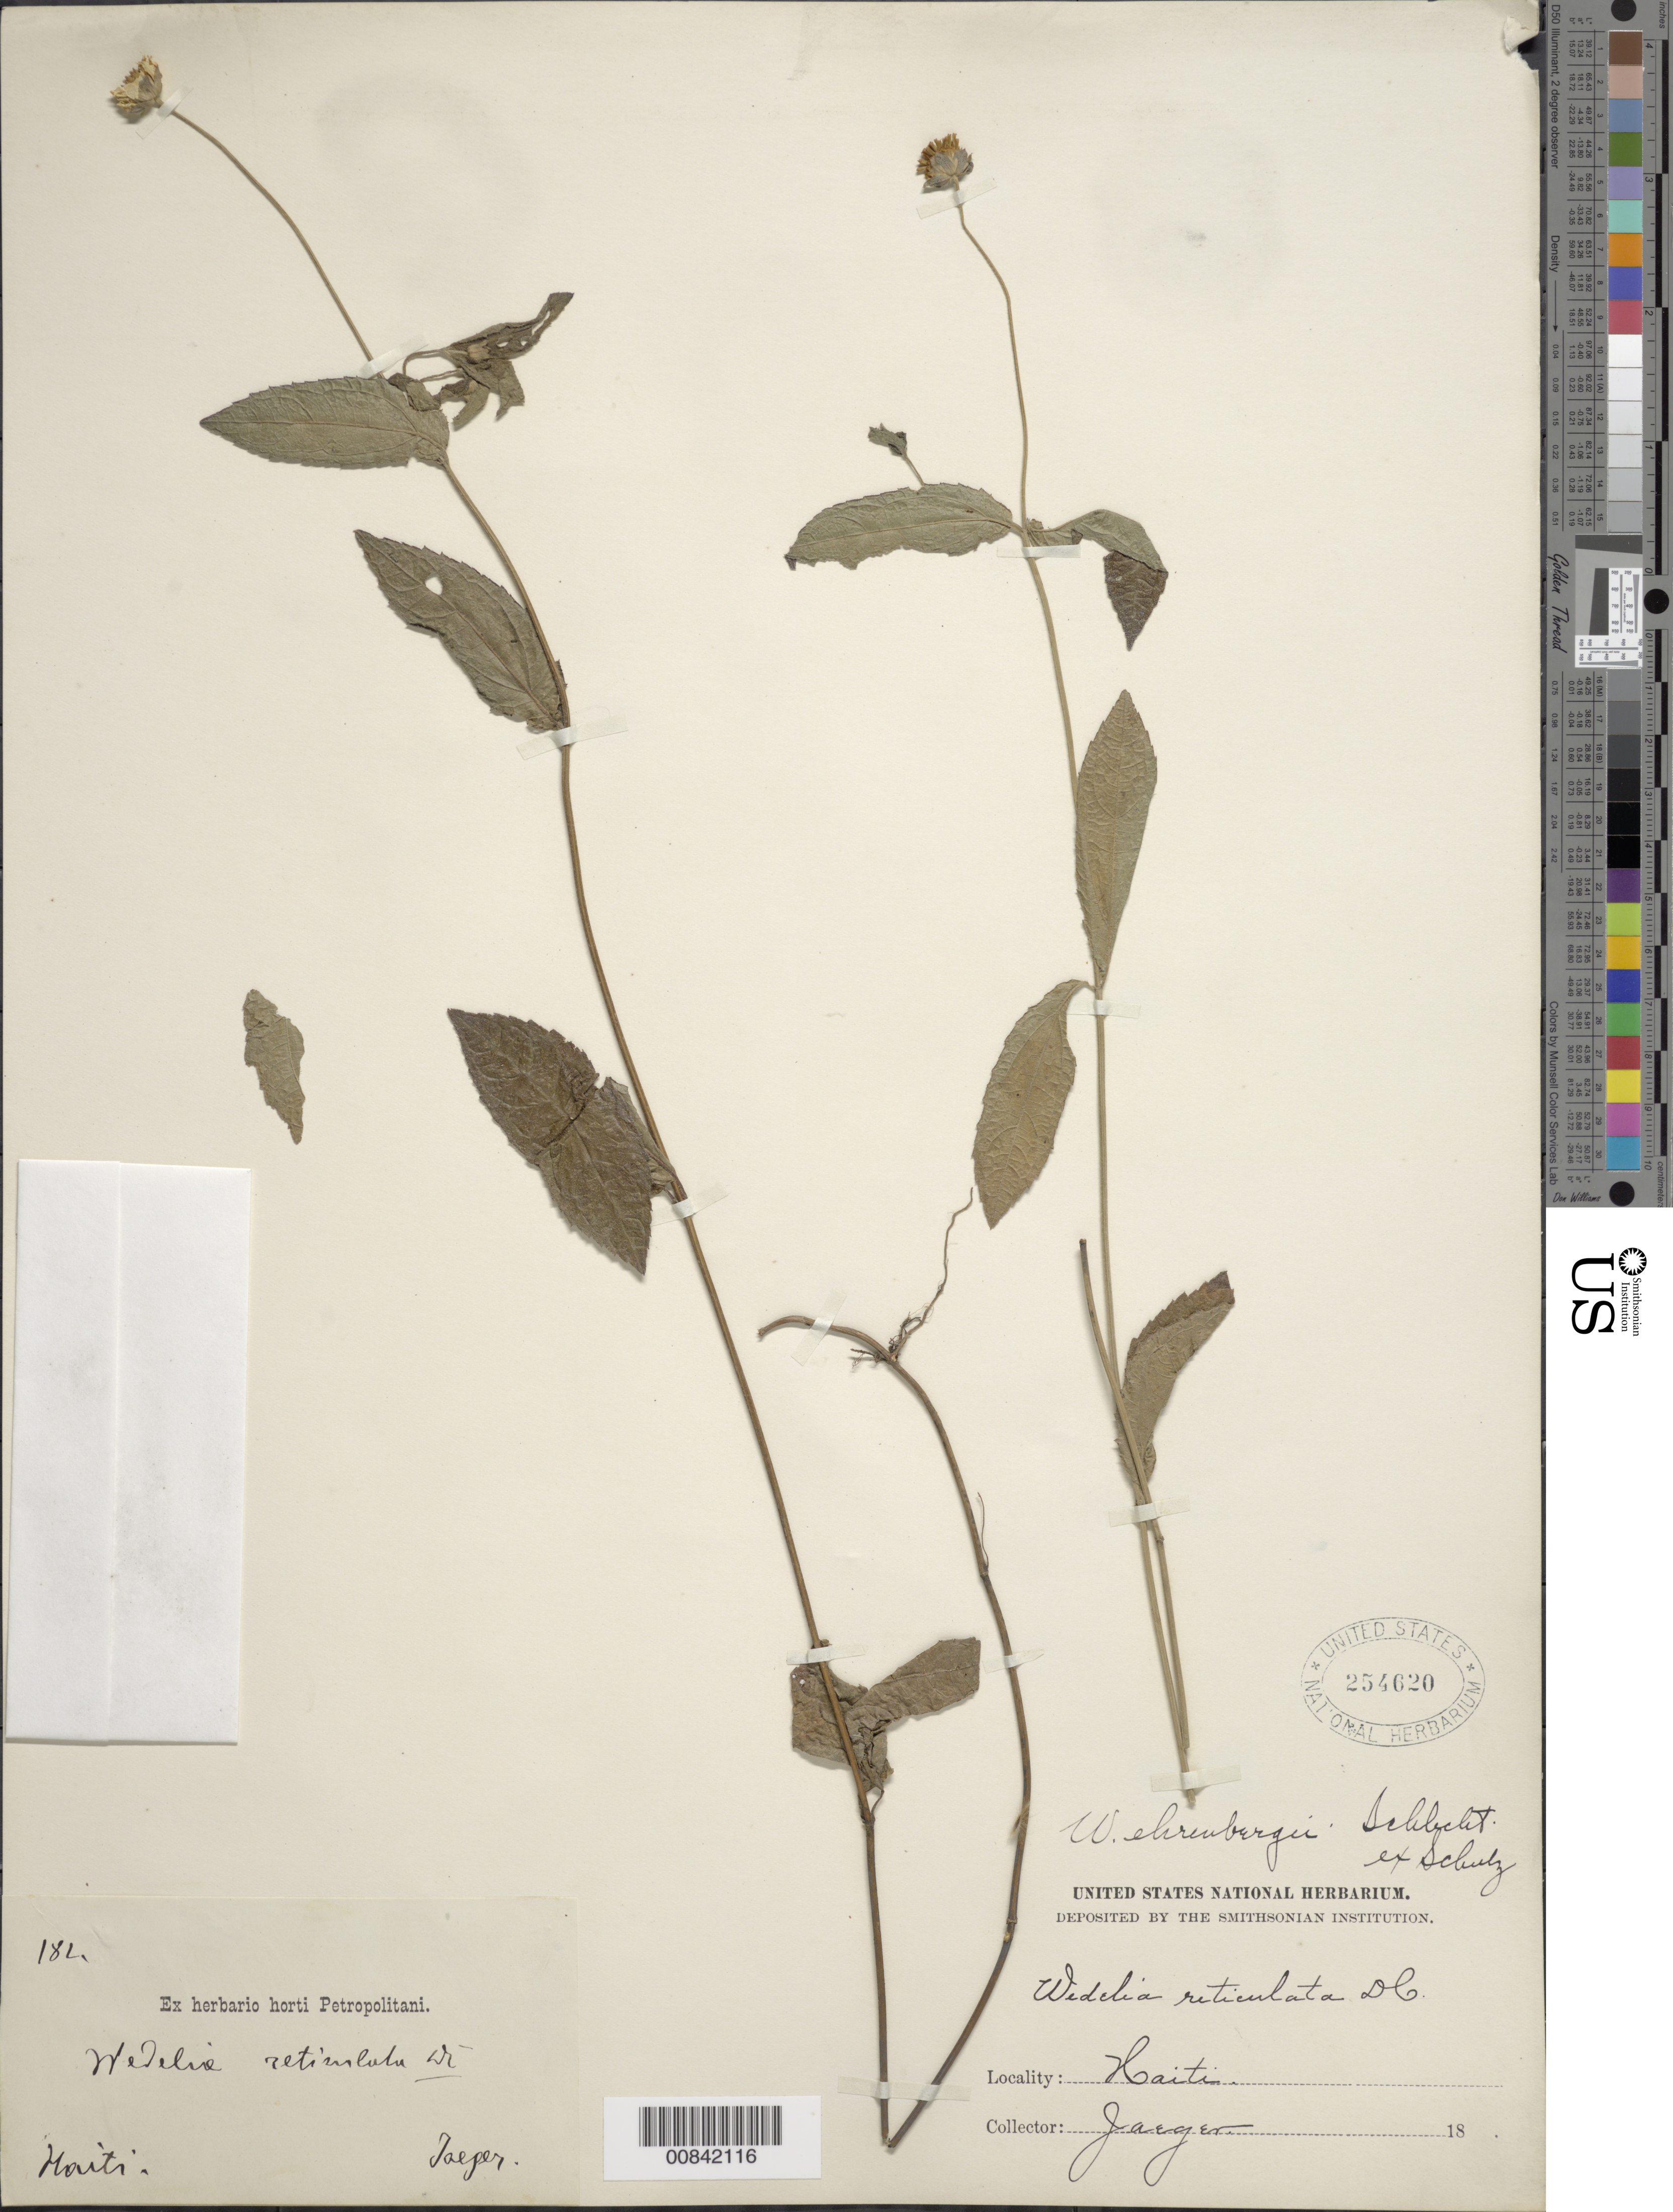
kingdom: Plantae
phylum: Tracheophyta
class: Magnoliopsida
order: Asterales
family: Asteraceae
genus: Wedelia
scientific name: Wedelia ehrenbergii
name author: Less.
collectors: -. Jaeger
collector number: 182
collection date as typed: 18--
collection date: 1800/1899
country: Haiti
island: Hispaniola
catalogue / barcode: US 254620